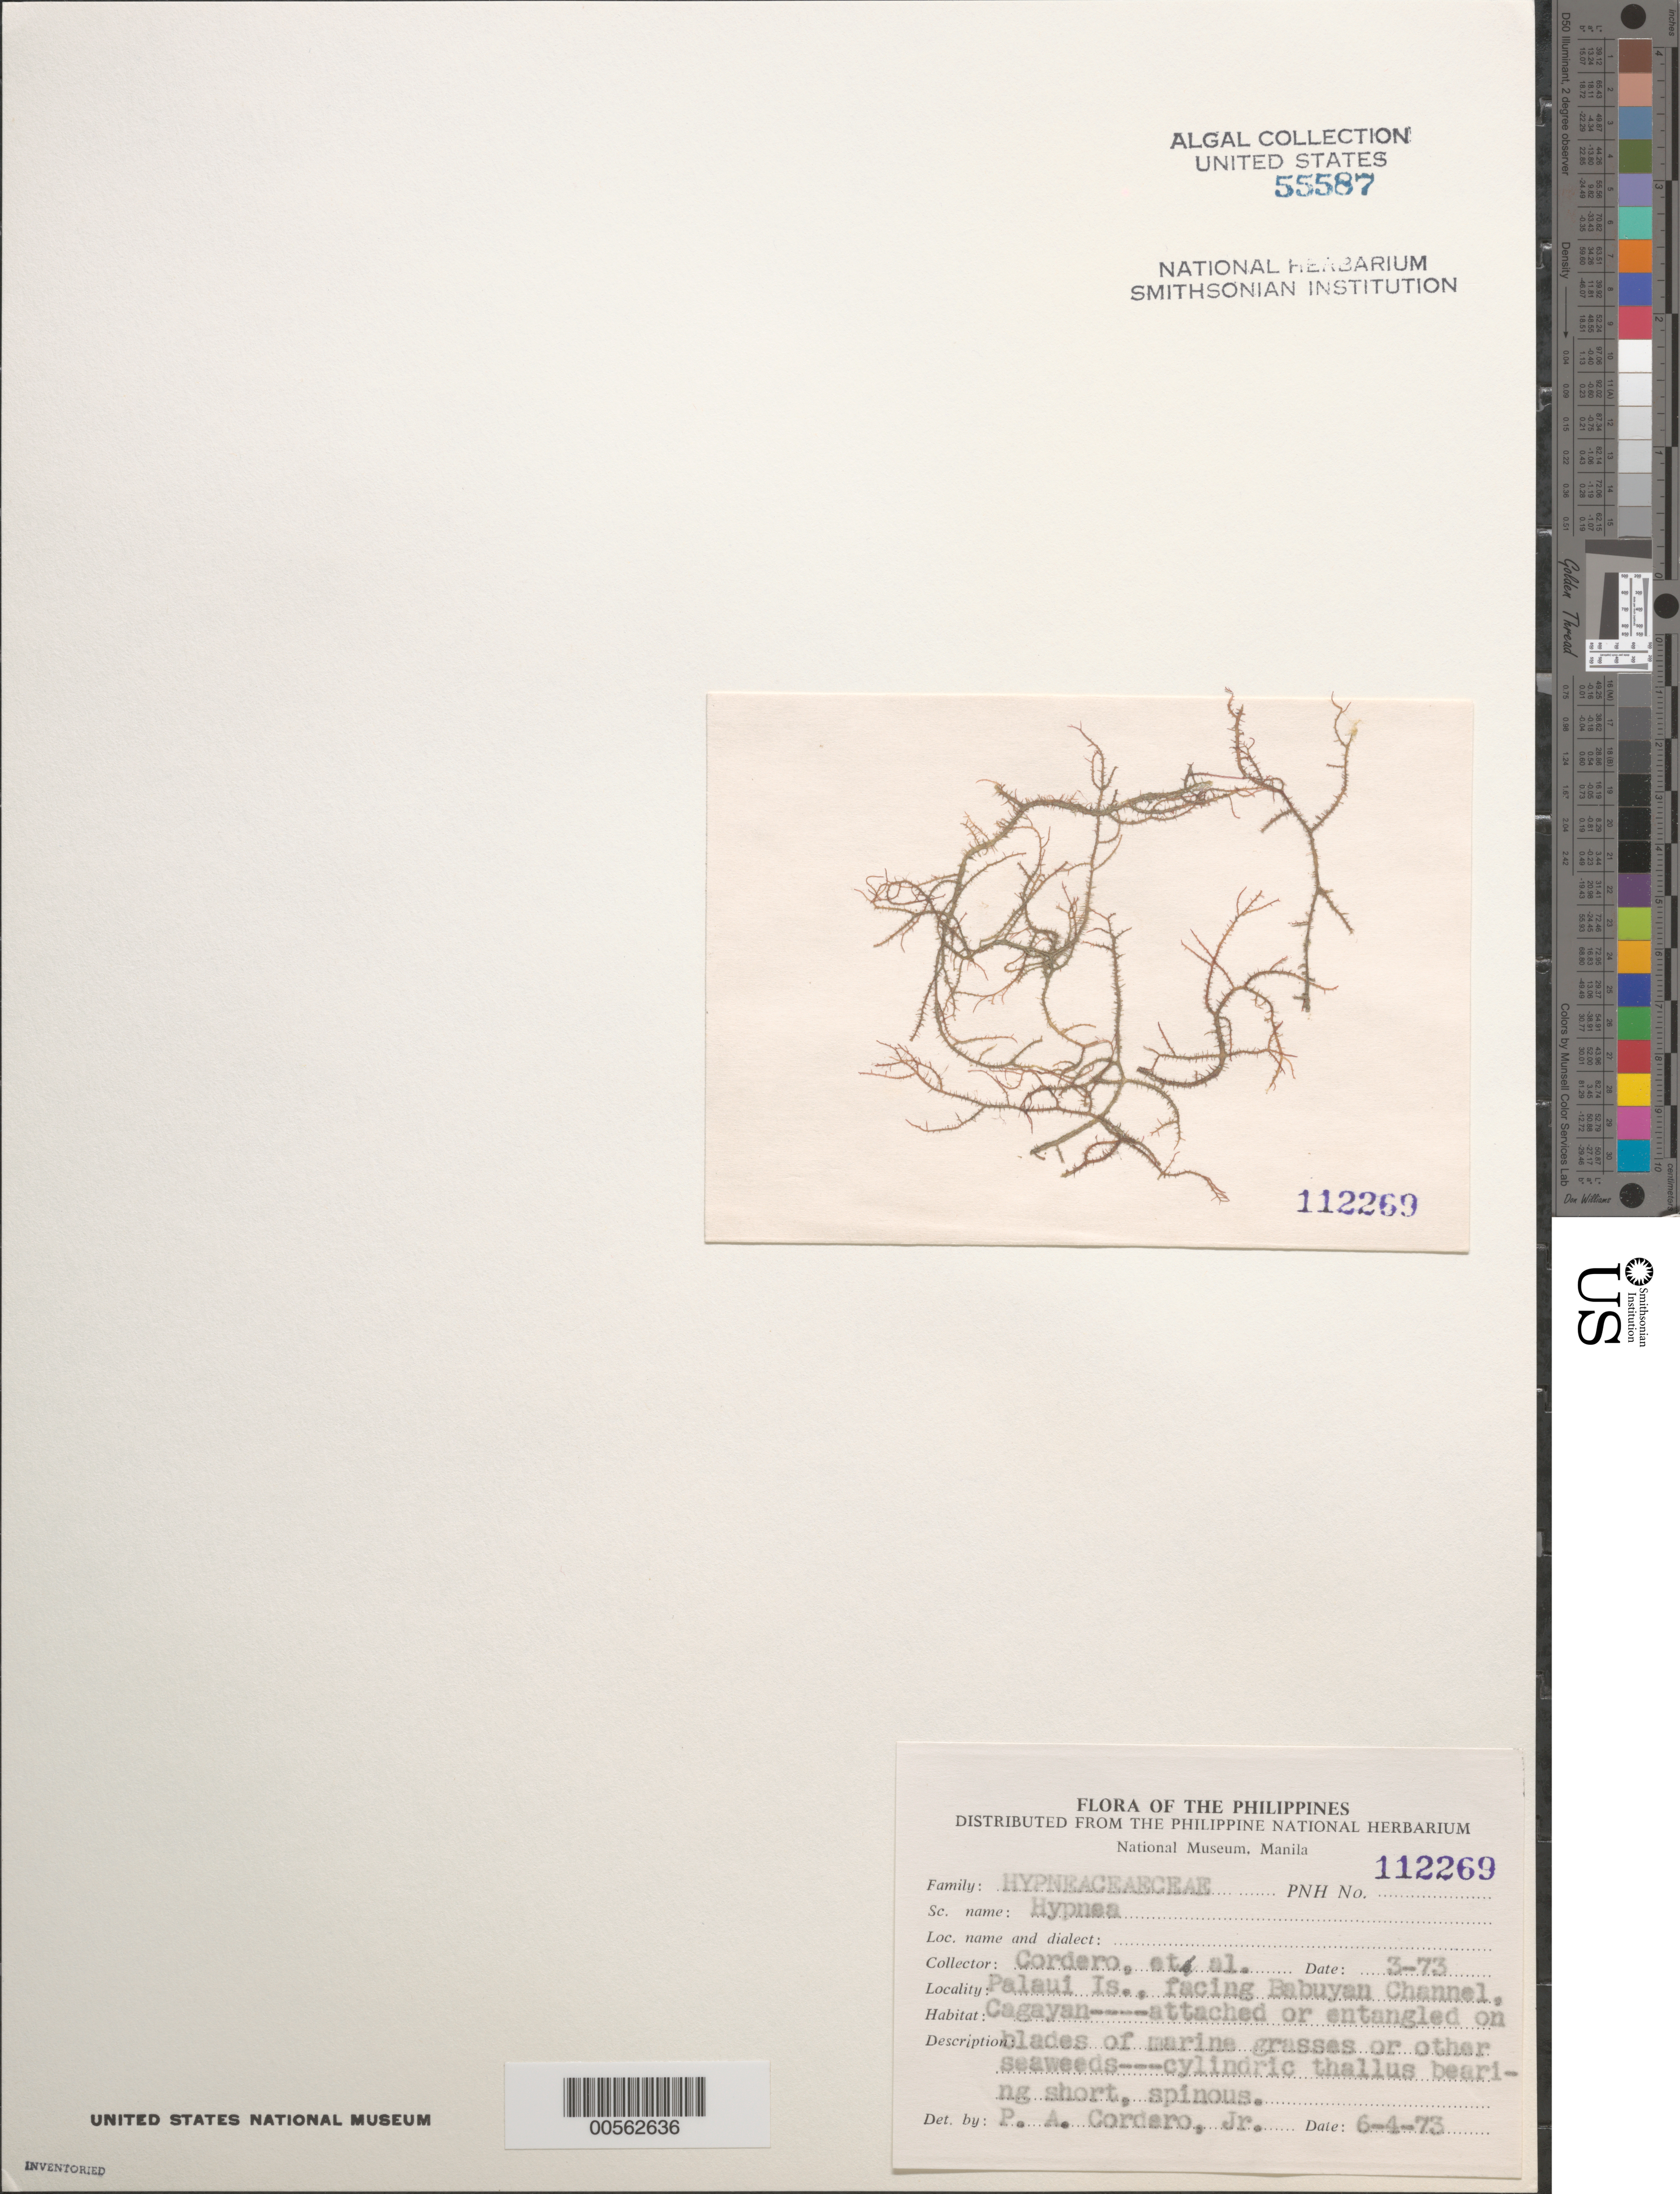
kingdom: Plantae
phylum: Rhodophyta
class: Florideophyceae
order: Gigartinales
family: Cystocloniaceae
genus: Hypnea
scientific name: Hypnea sp.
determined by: Cordero, P. A., Jr.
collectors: P. A. Cordero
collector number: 112269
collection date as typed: Mar 1973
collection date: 1973-03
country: Philippines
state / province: Cagayan Valley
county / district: Cagayan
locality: Palaui island, babuyan channel side, cagayan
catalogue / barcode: US 55587